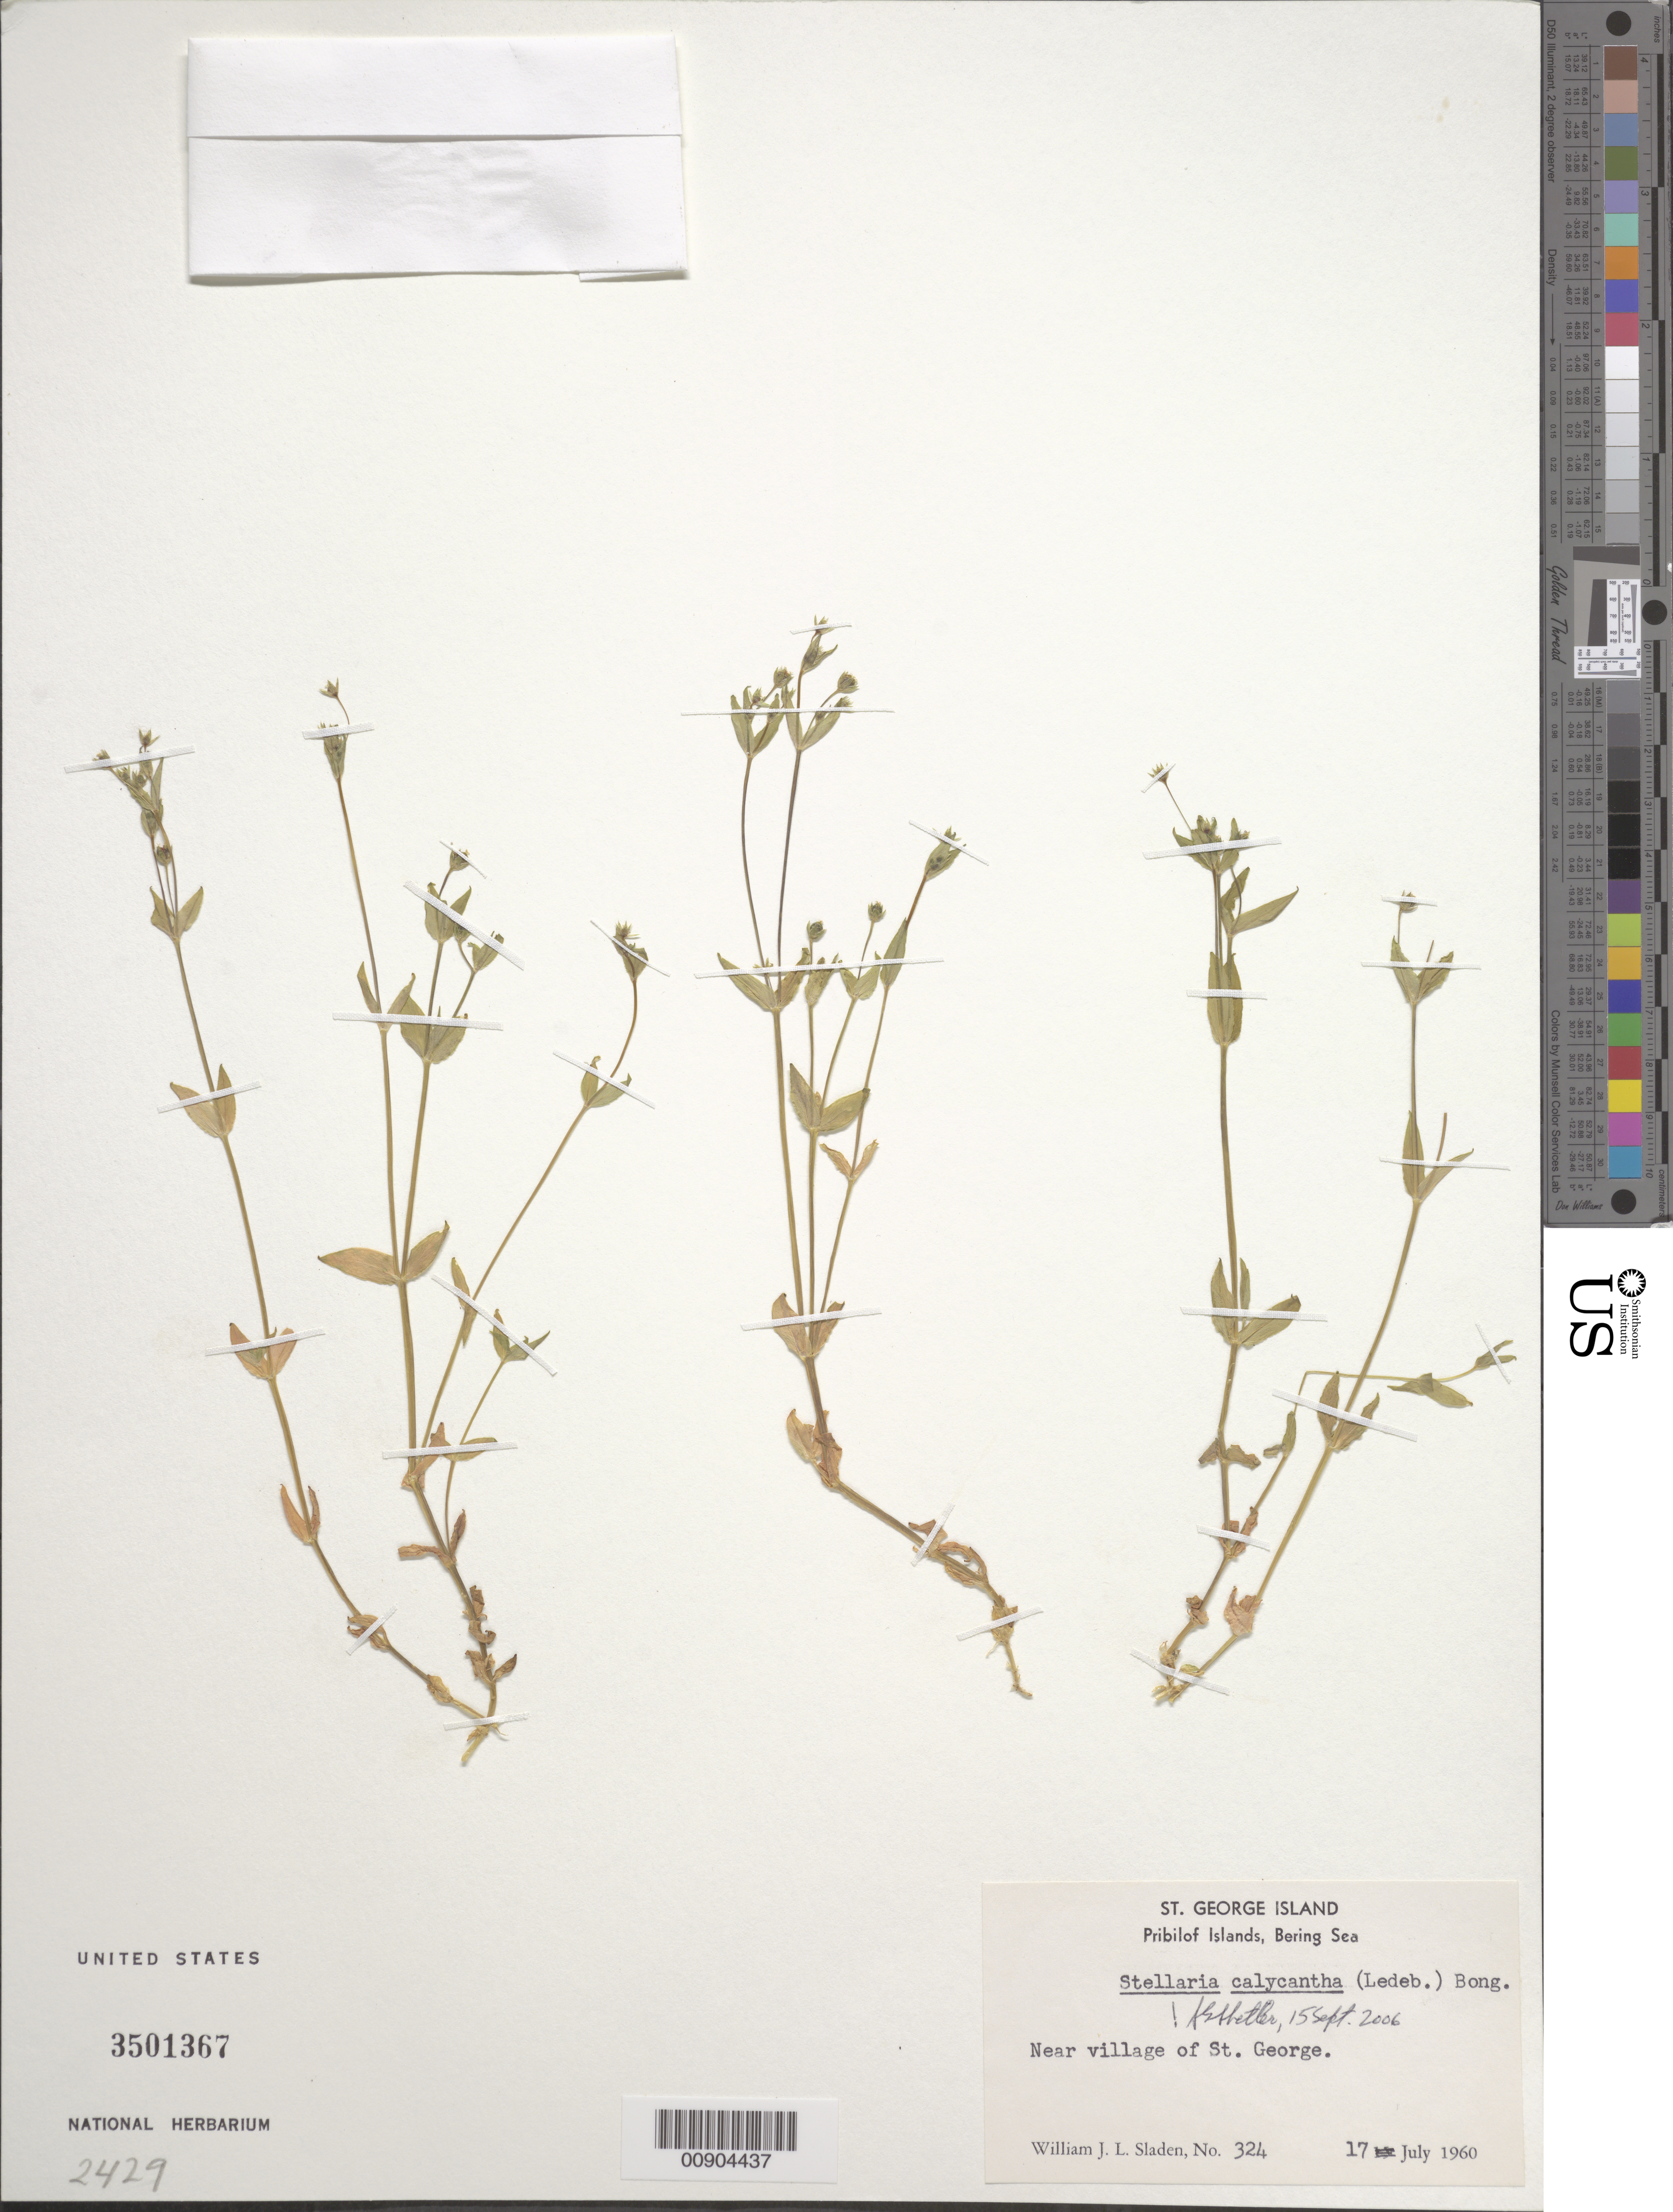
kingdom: Plantae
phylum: Tracheophyta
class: Magnoliopsida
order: Caryophyllales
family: Caryophyllaceae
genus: Stellaria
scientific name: Stellaria calycantha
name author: (Ledeb.) Bong.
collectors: W. Sladen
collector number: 324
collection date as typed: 17 Jul 1960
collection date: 1960-07-17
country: United States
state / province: Alaska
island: St. George Island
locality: St. George Island. Near village of St. George., Bering Sea, Pribilof Islands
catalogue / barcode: US 3501367